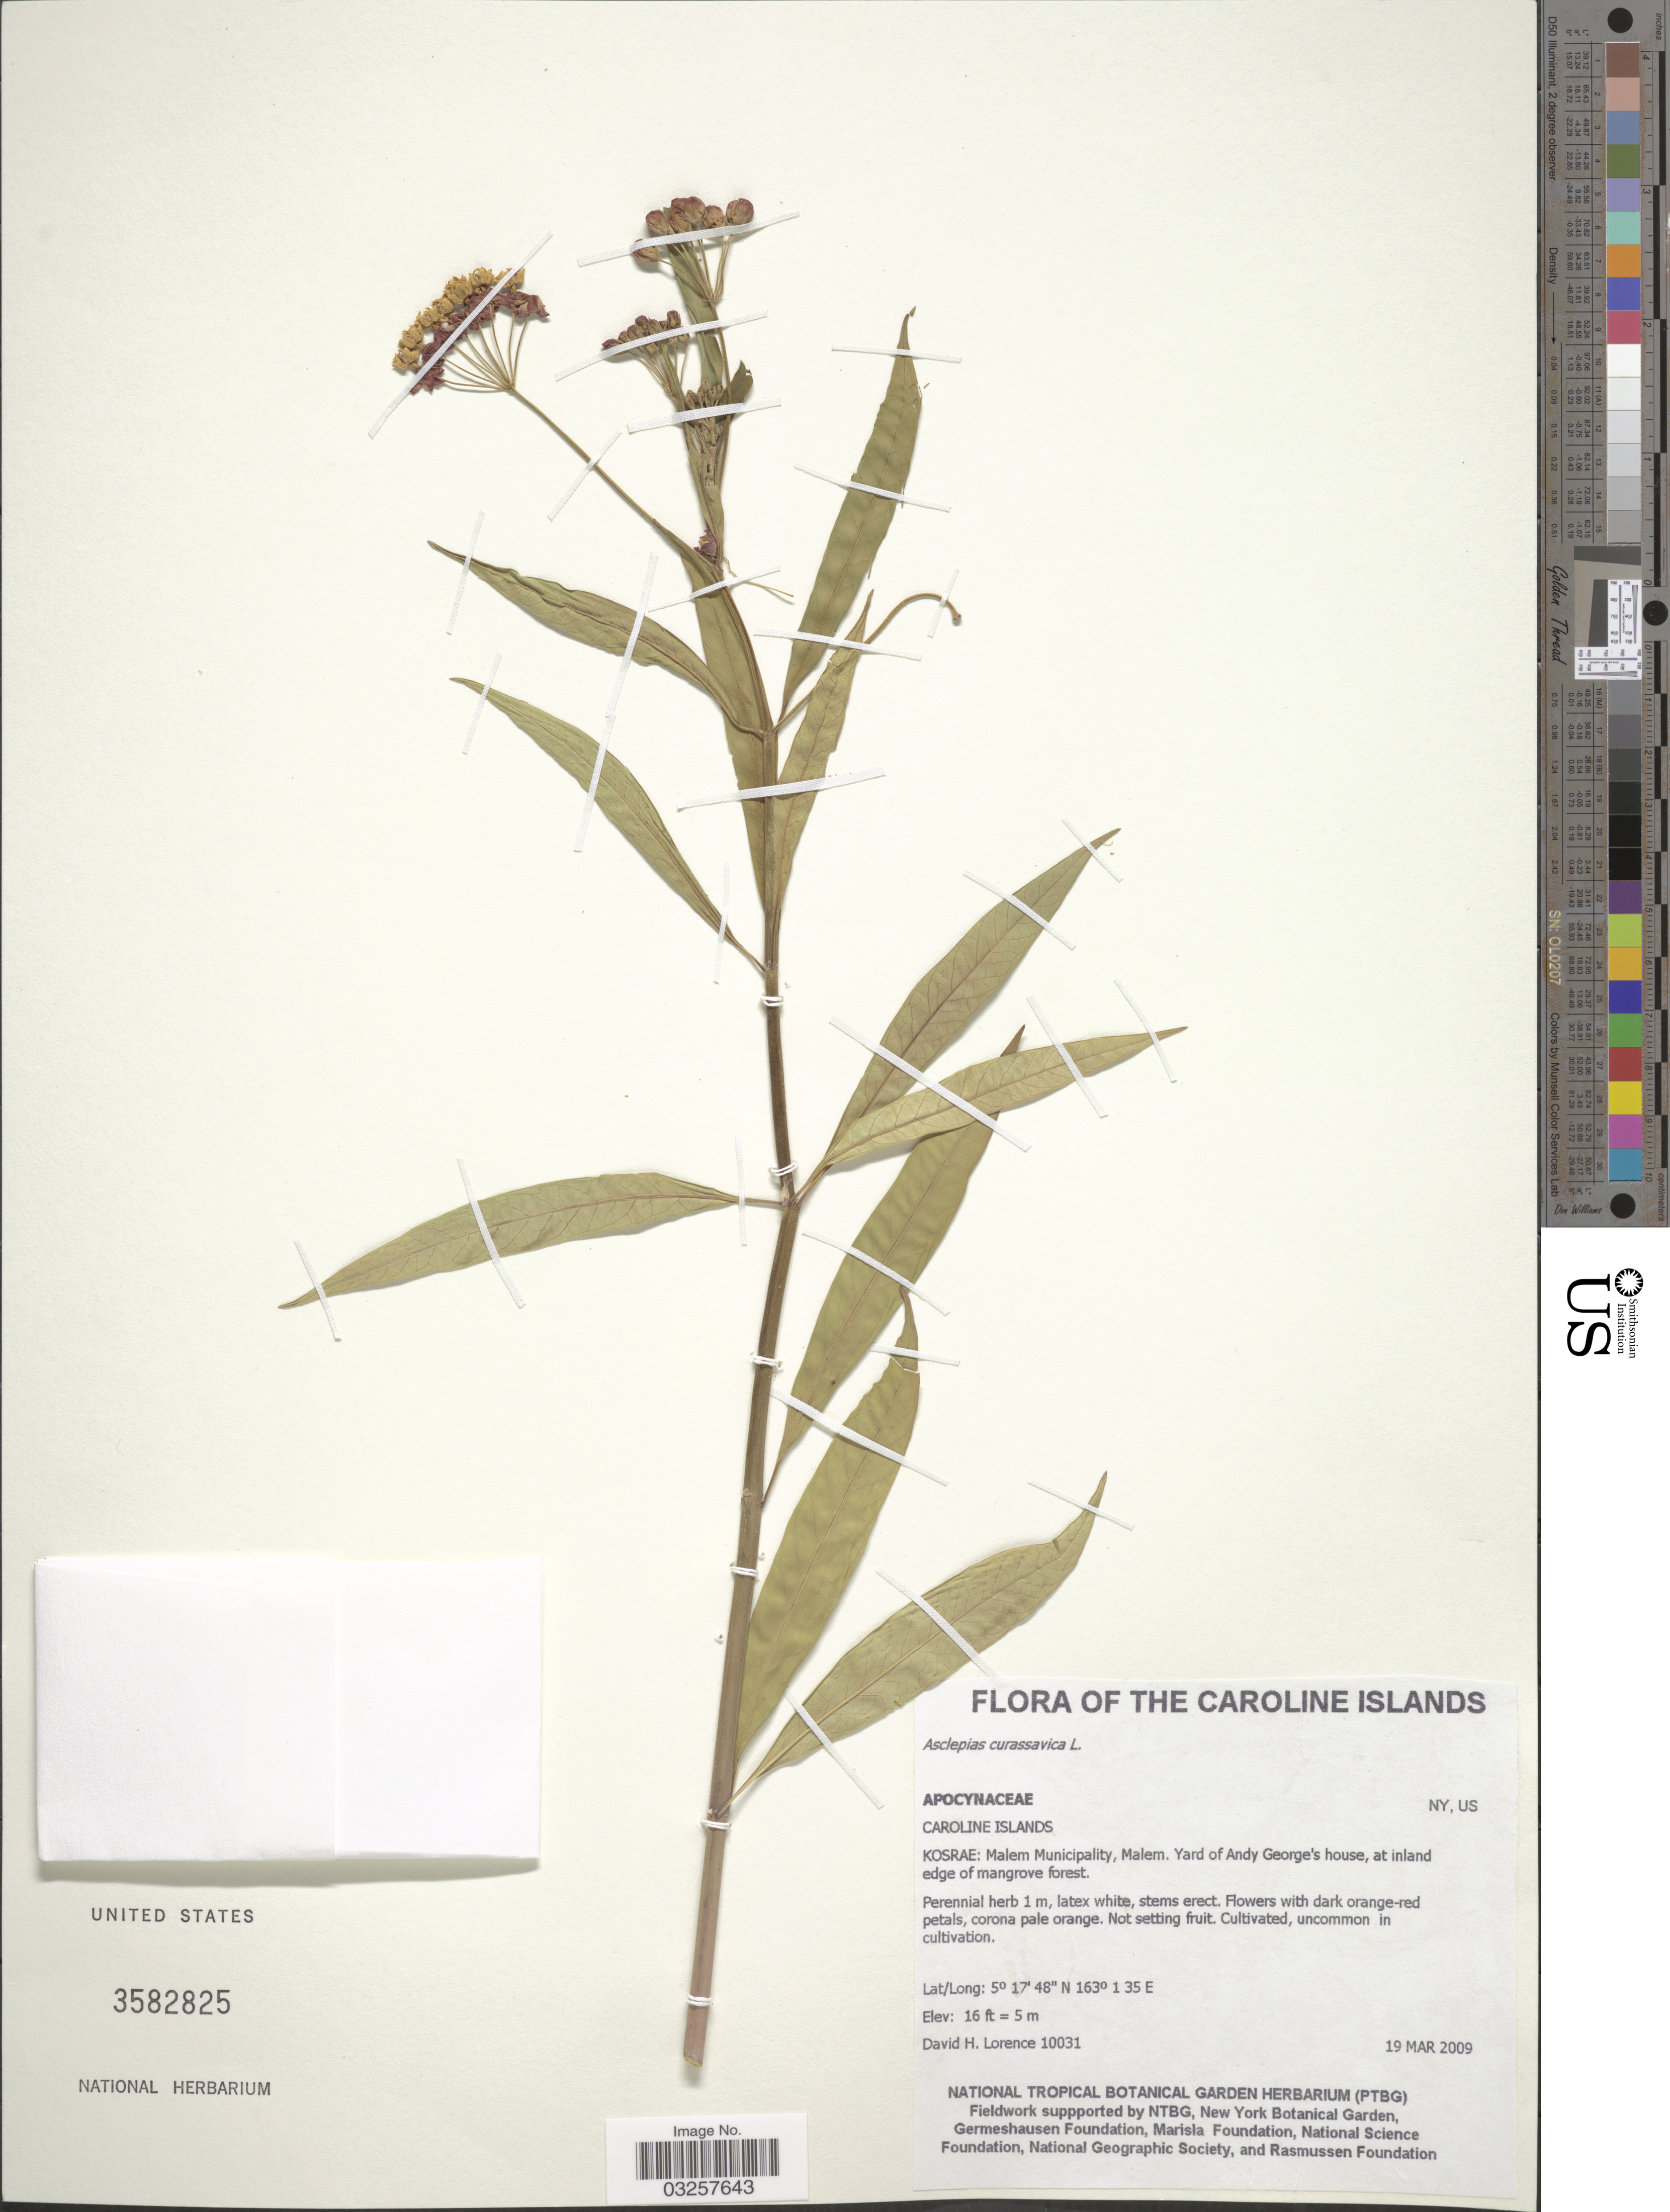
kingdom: Plantae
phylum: Tracheophyta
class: Magnoliopsida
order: Gentianales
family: Apocynaceae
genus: Asclepias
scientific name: Asclepias curassavica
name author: L.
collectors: D. Lorence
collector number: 10031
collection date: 2009-03-19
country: Micronesia, Federated States of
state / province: Kosrae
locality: Caroline Islands. Kosrae: Malem Municipality. Yard of Andy George's house, at inland edge of mangrove forest.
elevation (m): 5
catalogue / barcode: US 3582825